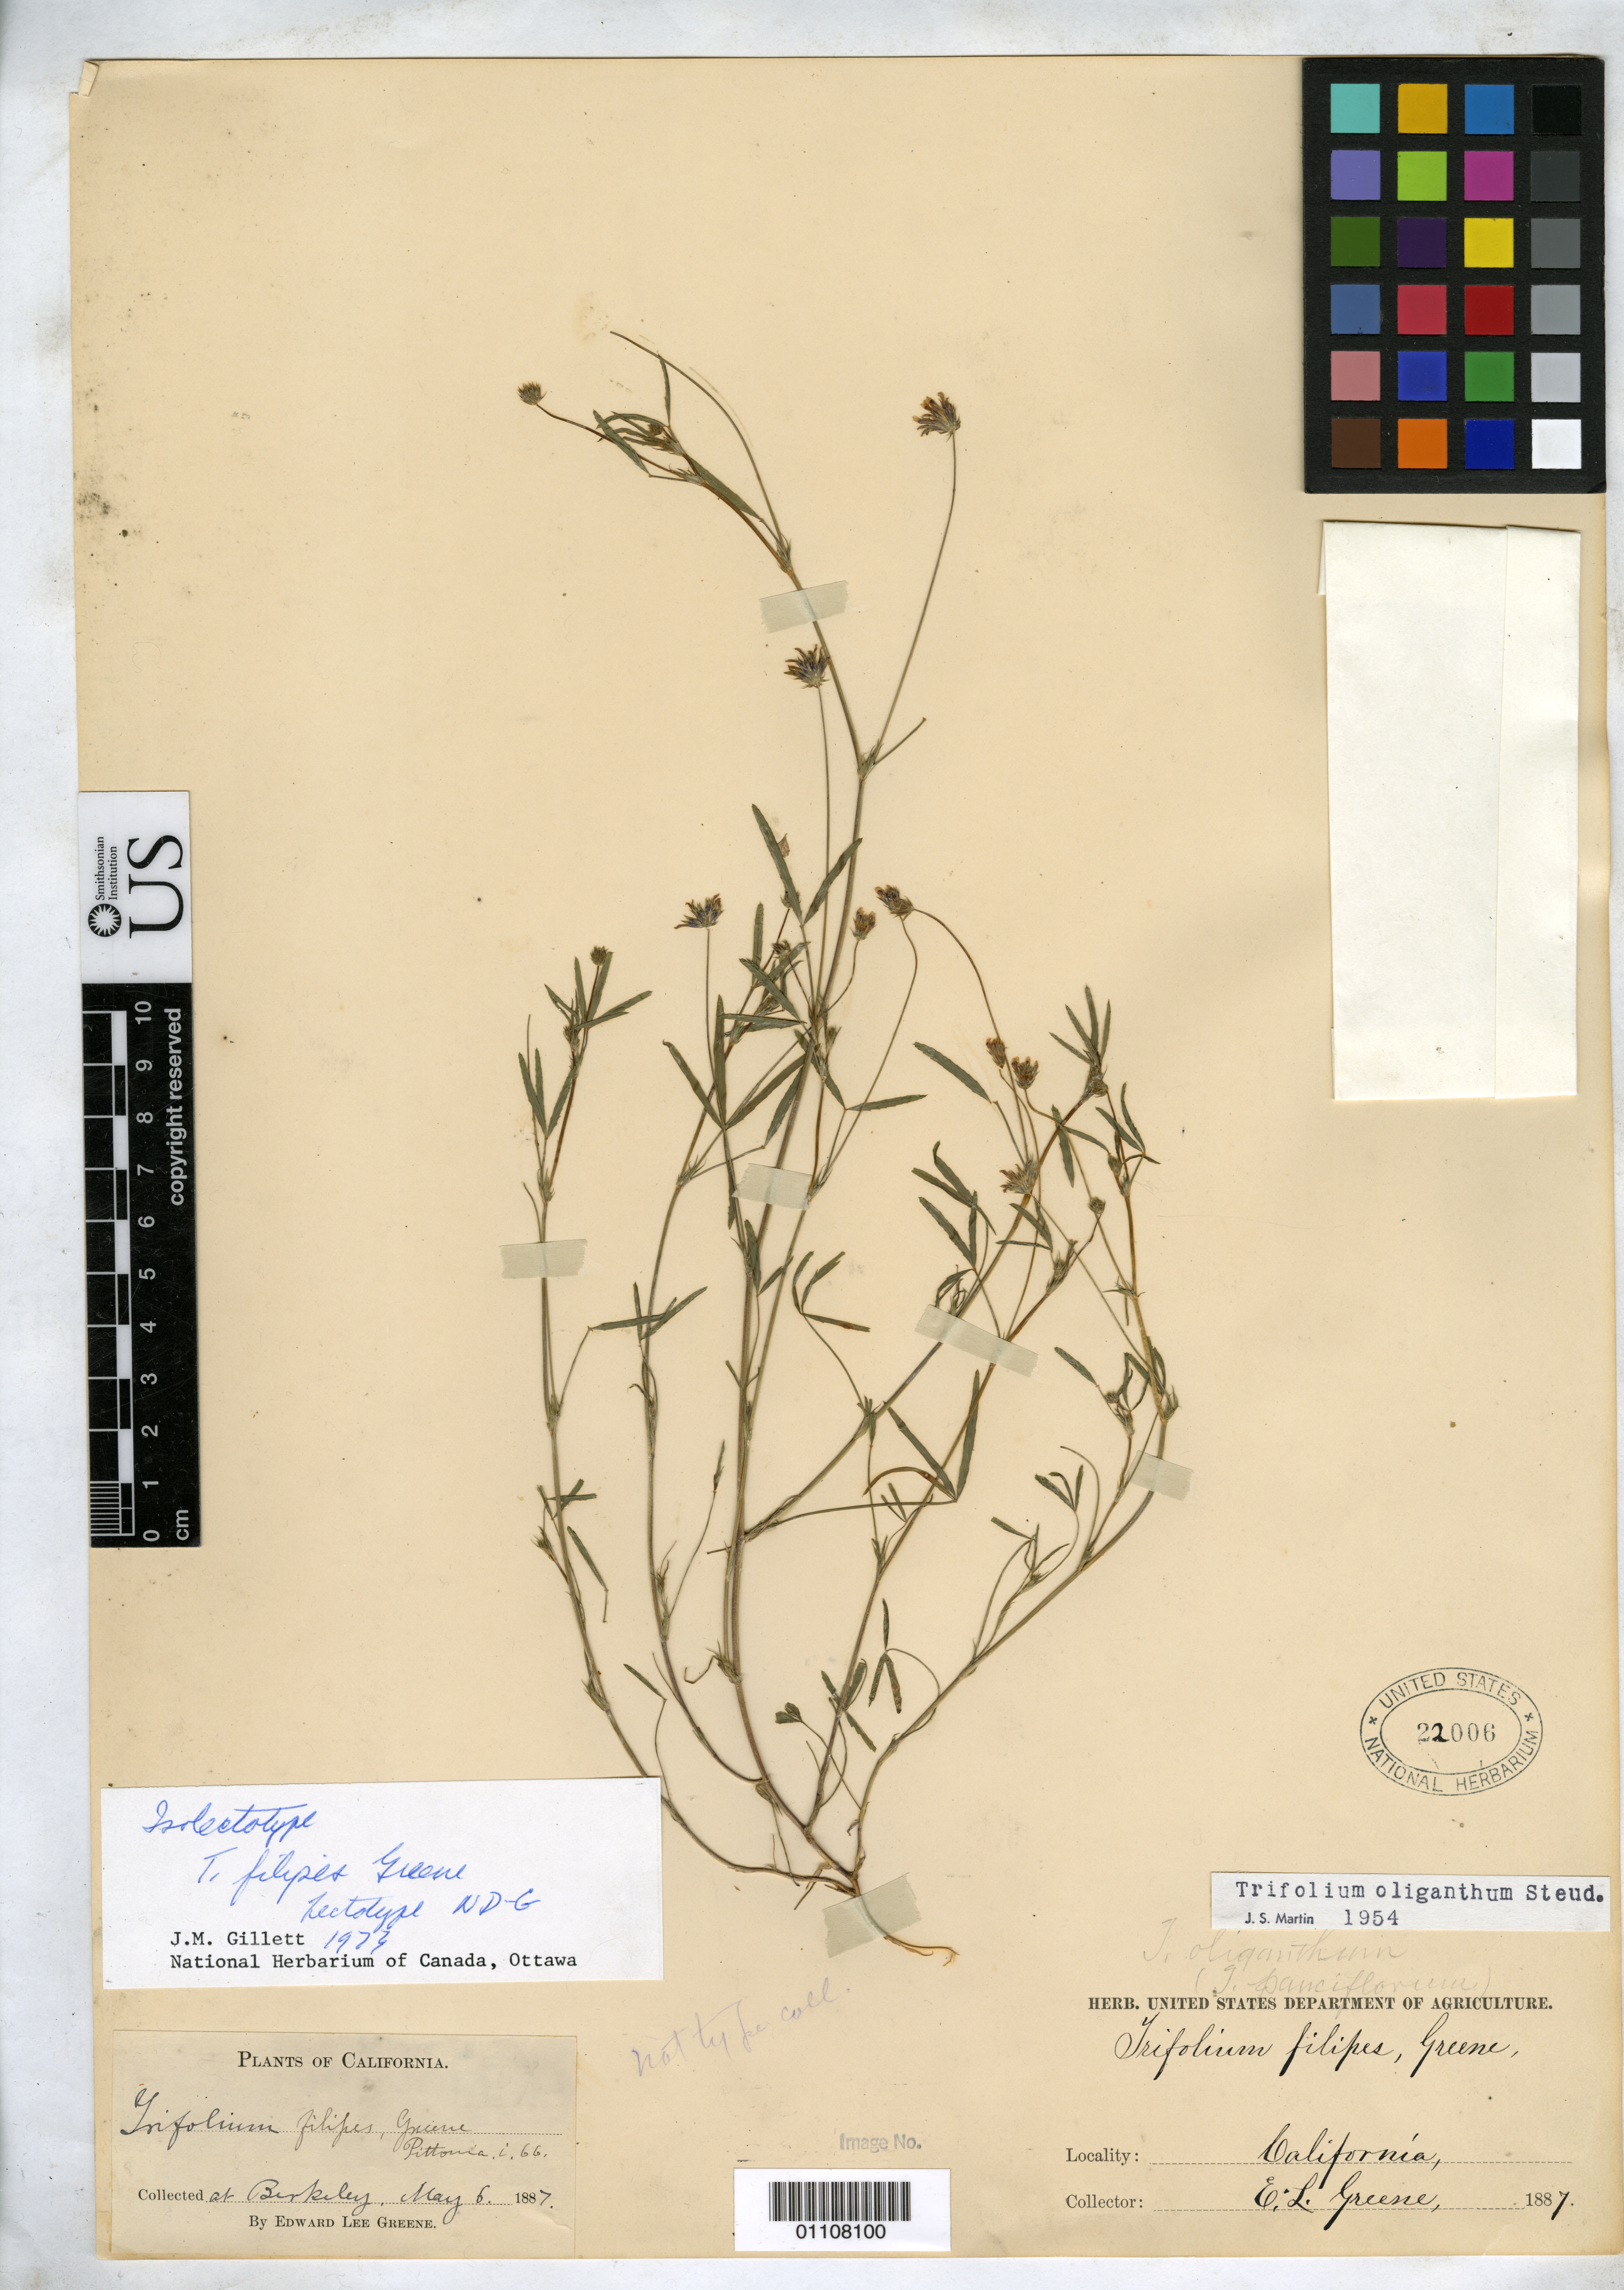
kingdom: Plantae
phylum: Tracheophyta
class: Magnoliopsida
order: Fabales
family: Fabaceae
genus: Trifolium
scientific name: Trifolium filipes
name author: Greene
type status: Syntype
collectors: E. L. Greene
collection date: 1887-05-06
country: United States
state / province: California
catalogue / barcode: US 22006